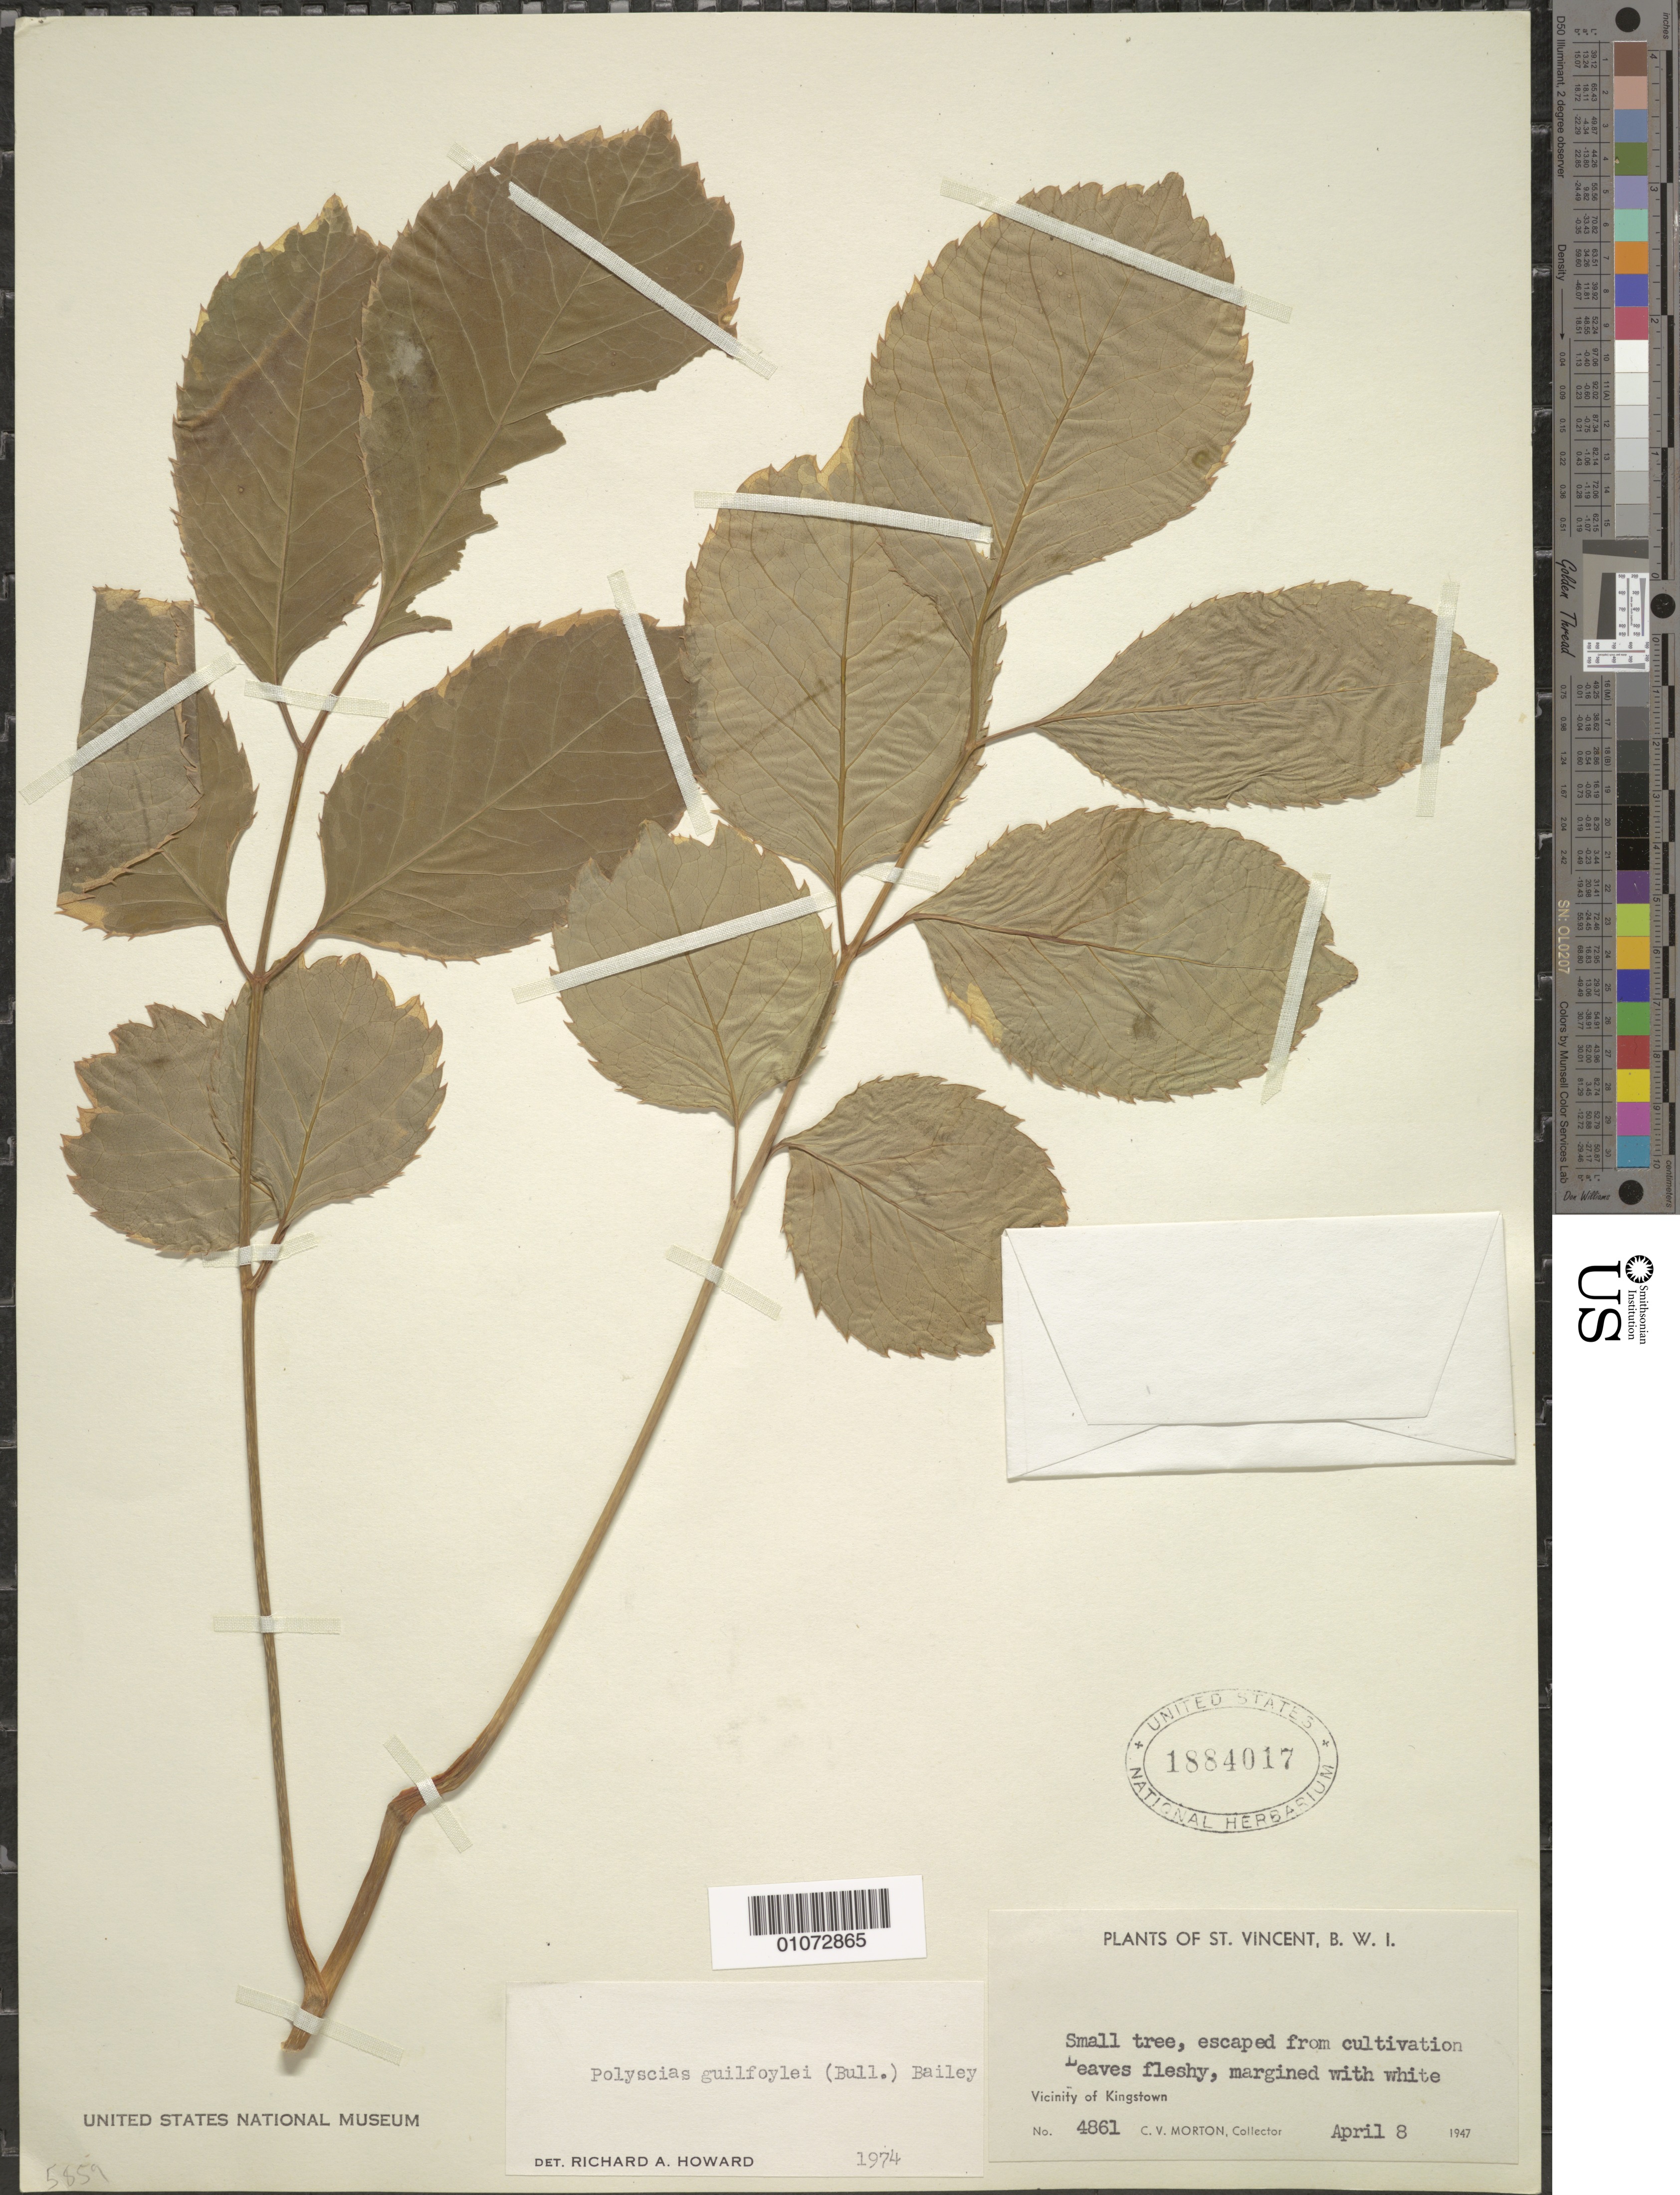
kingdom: Plantae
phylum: Tracheophyta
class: Magnoliopsida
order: Apiales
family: Araliaceae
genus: Polyscias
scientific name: Polyscias guilfoylei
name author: (W. Bull) L.H. Bailey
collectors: C. V. Morton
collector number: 4861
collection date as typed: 08 Apr 1947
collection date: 1947-04-08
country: St. Vincent - Grenadines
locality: Vicinity of Kingstown, escaped from cultivation.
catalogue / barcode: US 1884017